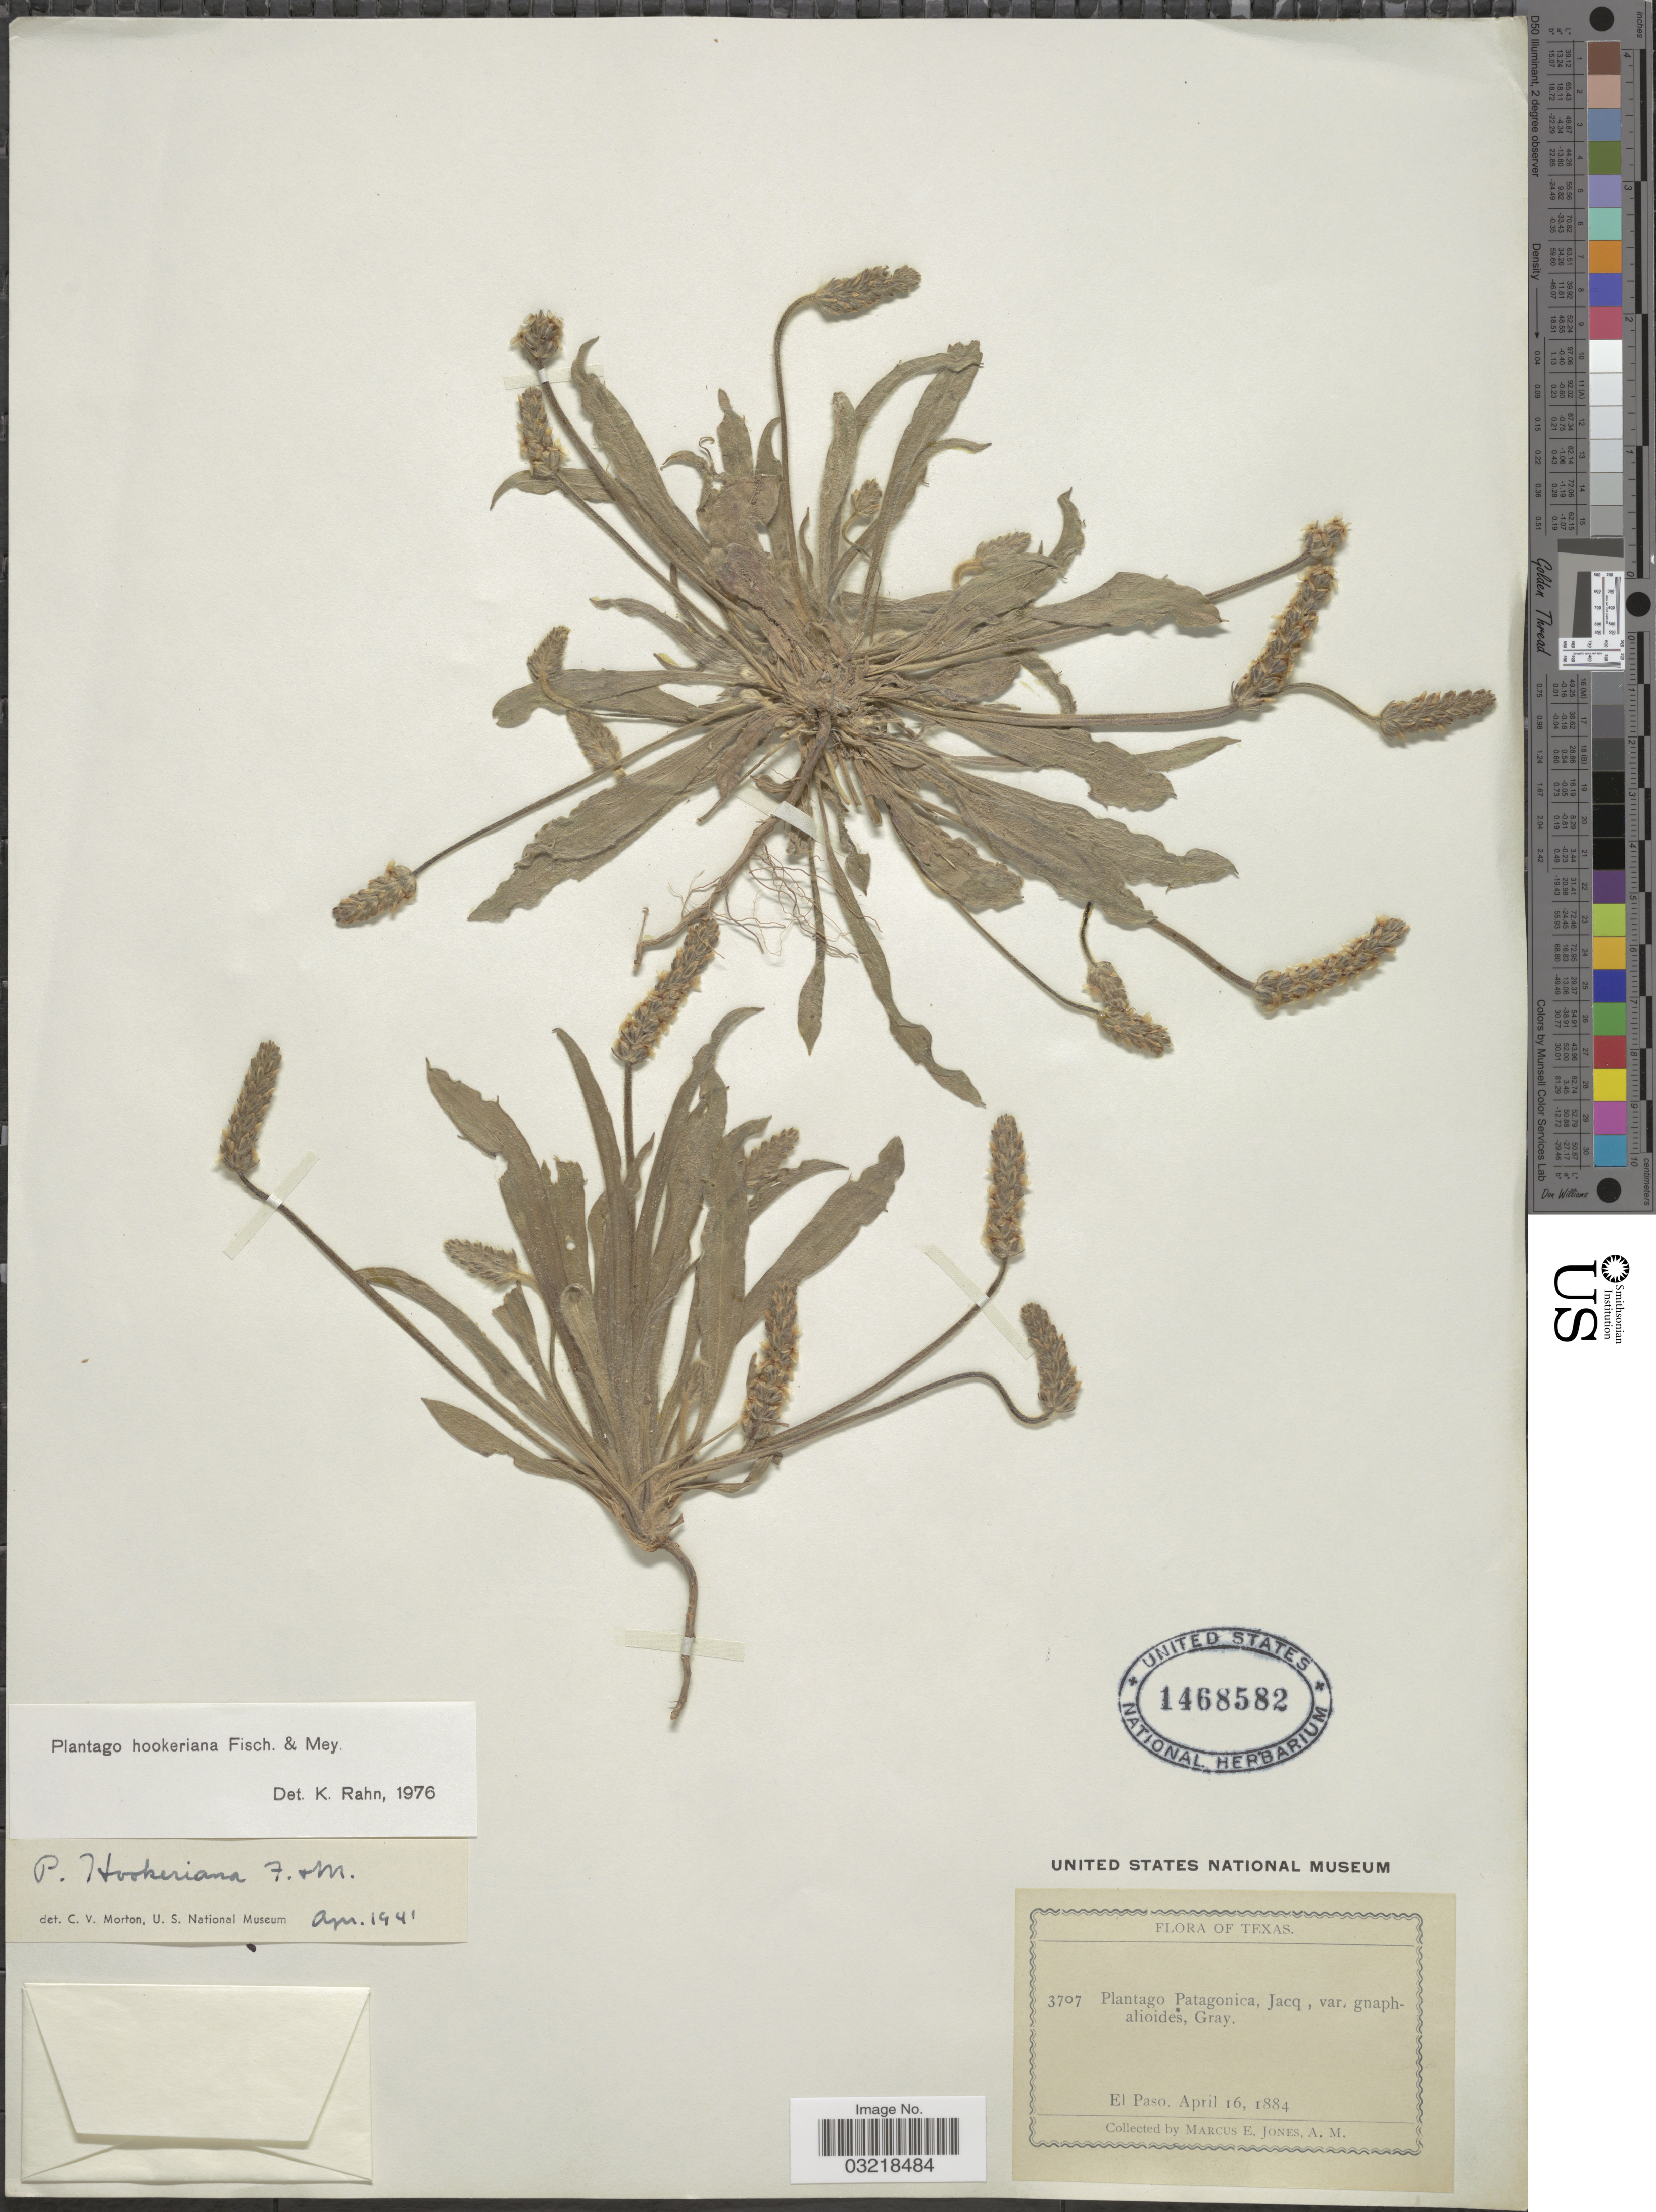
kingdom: Plantae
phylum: Tracheophyta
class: Magnoliopsida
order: Lamiales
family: Plantaginaceae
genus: Plantago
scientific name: Plantago hookeriana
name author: Fisch. & C.A. Mey.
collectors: M. E. Jones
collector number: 3707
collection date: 1884-04-16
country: United States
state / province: Texas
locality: El Paso.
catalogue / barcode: US 1468582